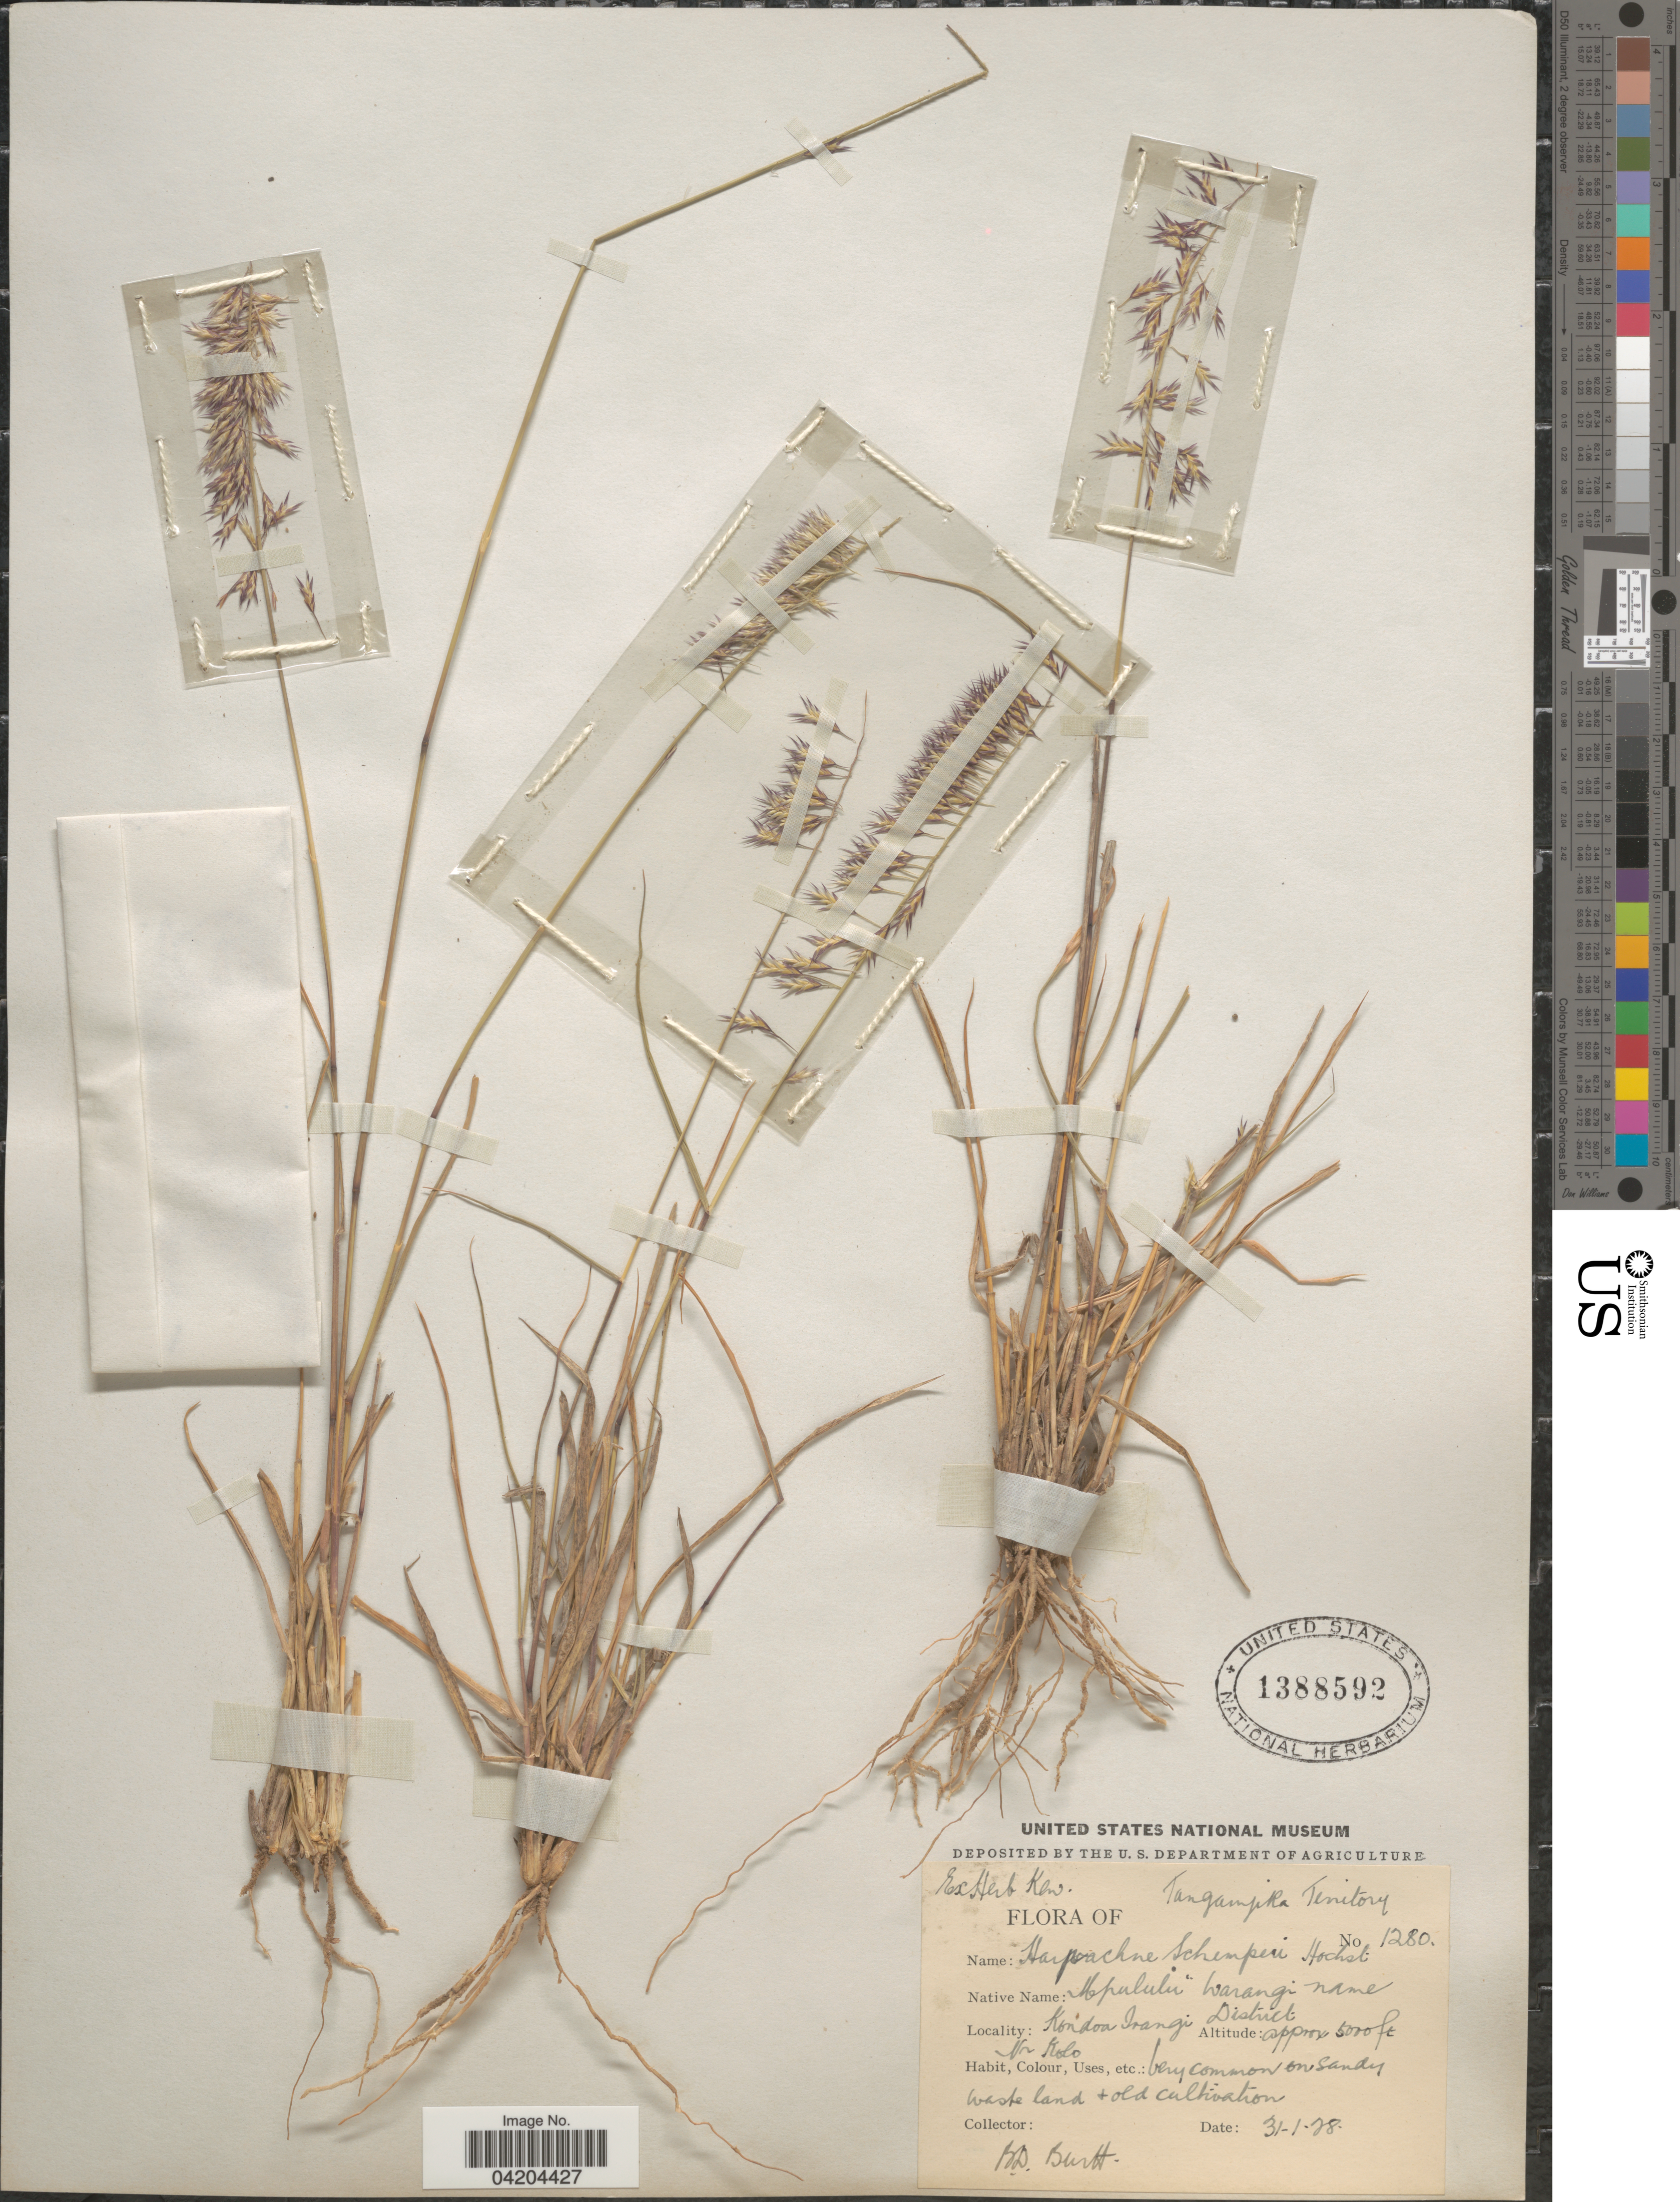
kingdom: Plantae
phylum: Tracheophyta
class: Liliopsida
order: Poales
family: Poaceae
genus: Eragrostis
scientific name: Eragrostis schimperi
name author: (A. Rich.) Benth.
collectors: B. D. Burtt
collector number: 1280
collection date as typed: Transcribed d/m/y: 31/1/28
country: Tanzania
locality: Tanganyika Territory. Kondoa Irangi District Nr Kolo.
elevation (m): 1524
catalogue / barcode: US 1388592